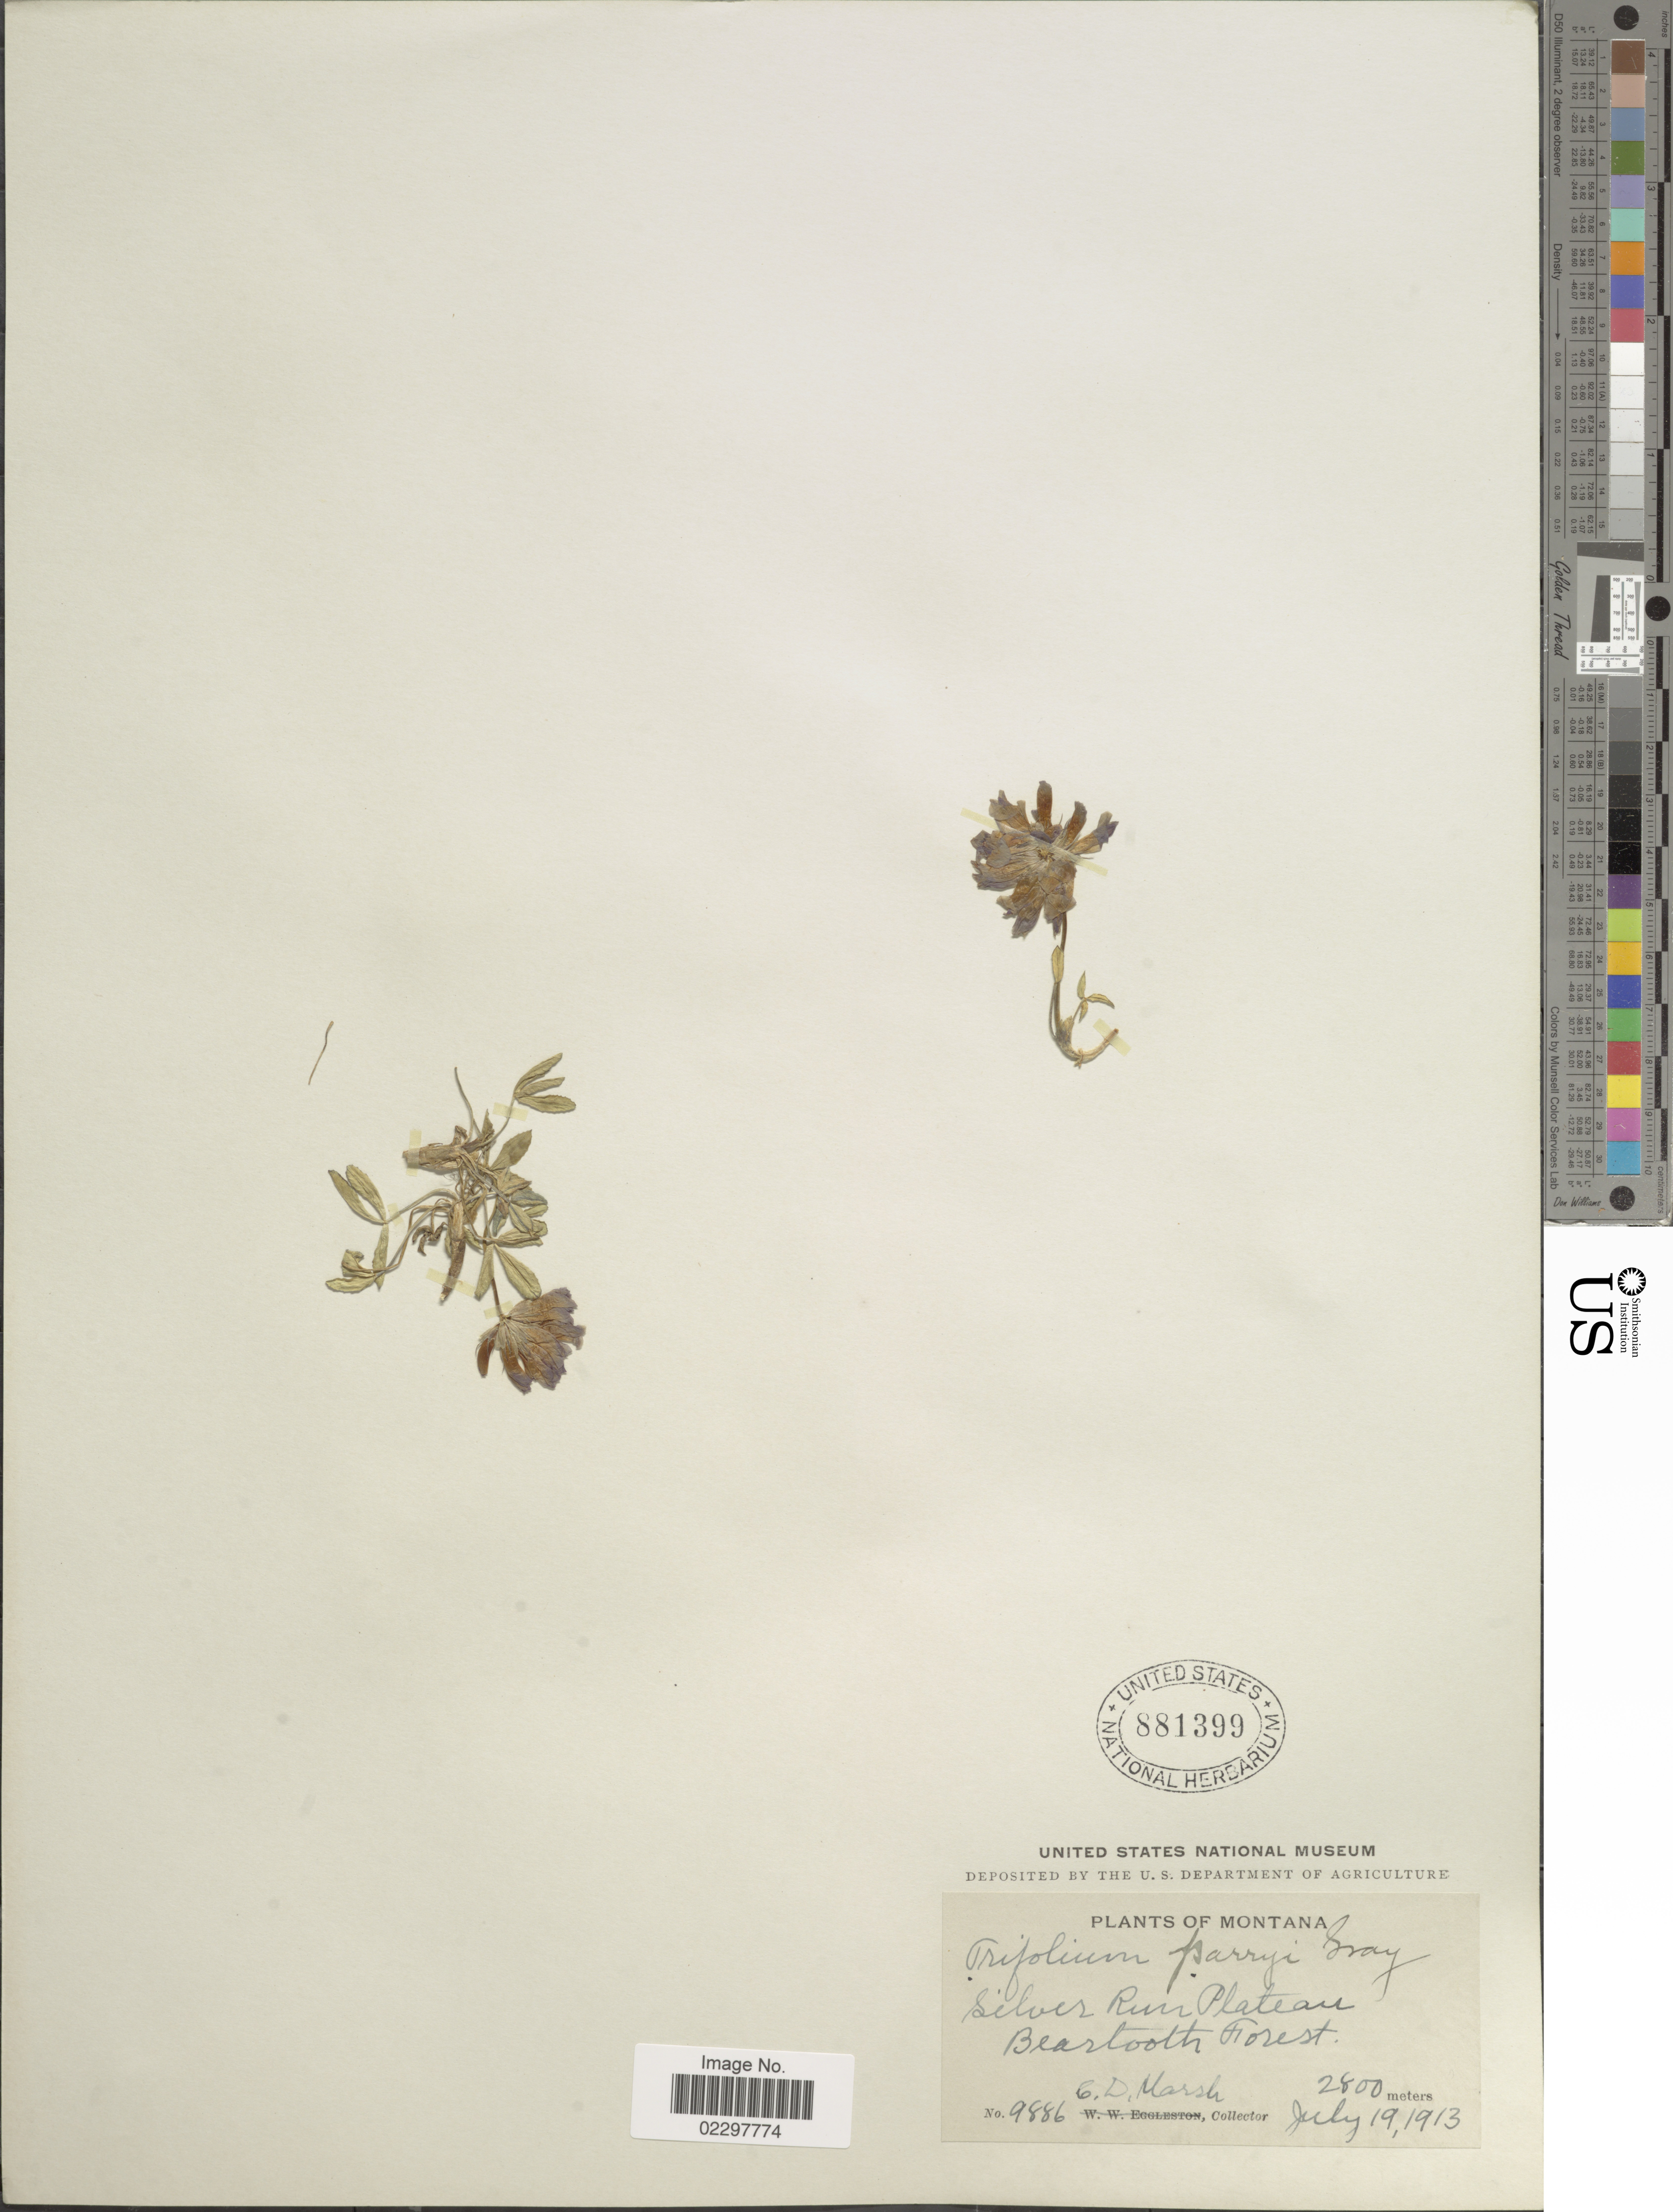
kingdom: Plantae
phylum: Tracheophyta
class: Magnoliopsida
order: Fabales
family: Fabaceae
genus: Trifolium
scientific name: Trifolium parryi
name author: A. Gray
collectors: C. D. Marsh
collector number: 9886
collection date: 1913-07-19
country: United States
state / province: Montana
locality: Silver Run Plateau, Beartooth Forest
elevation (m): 2800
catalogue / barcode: US 881399